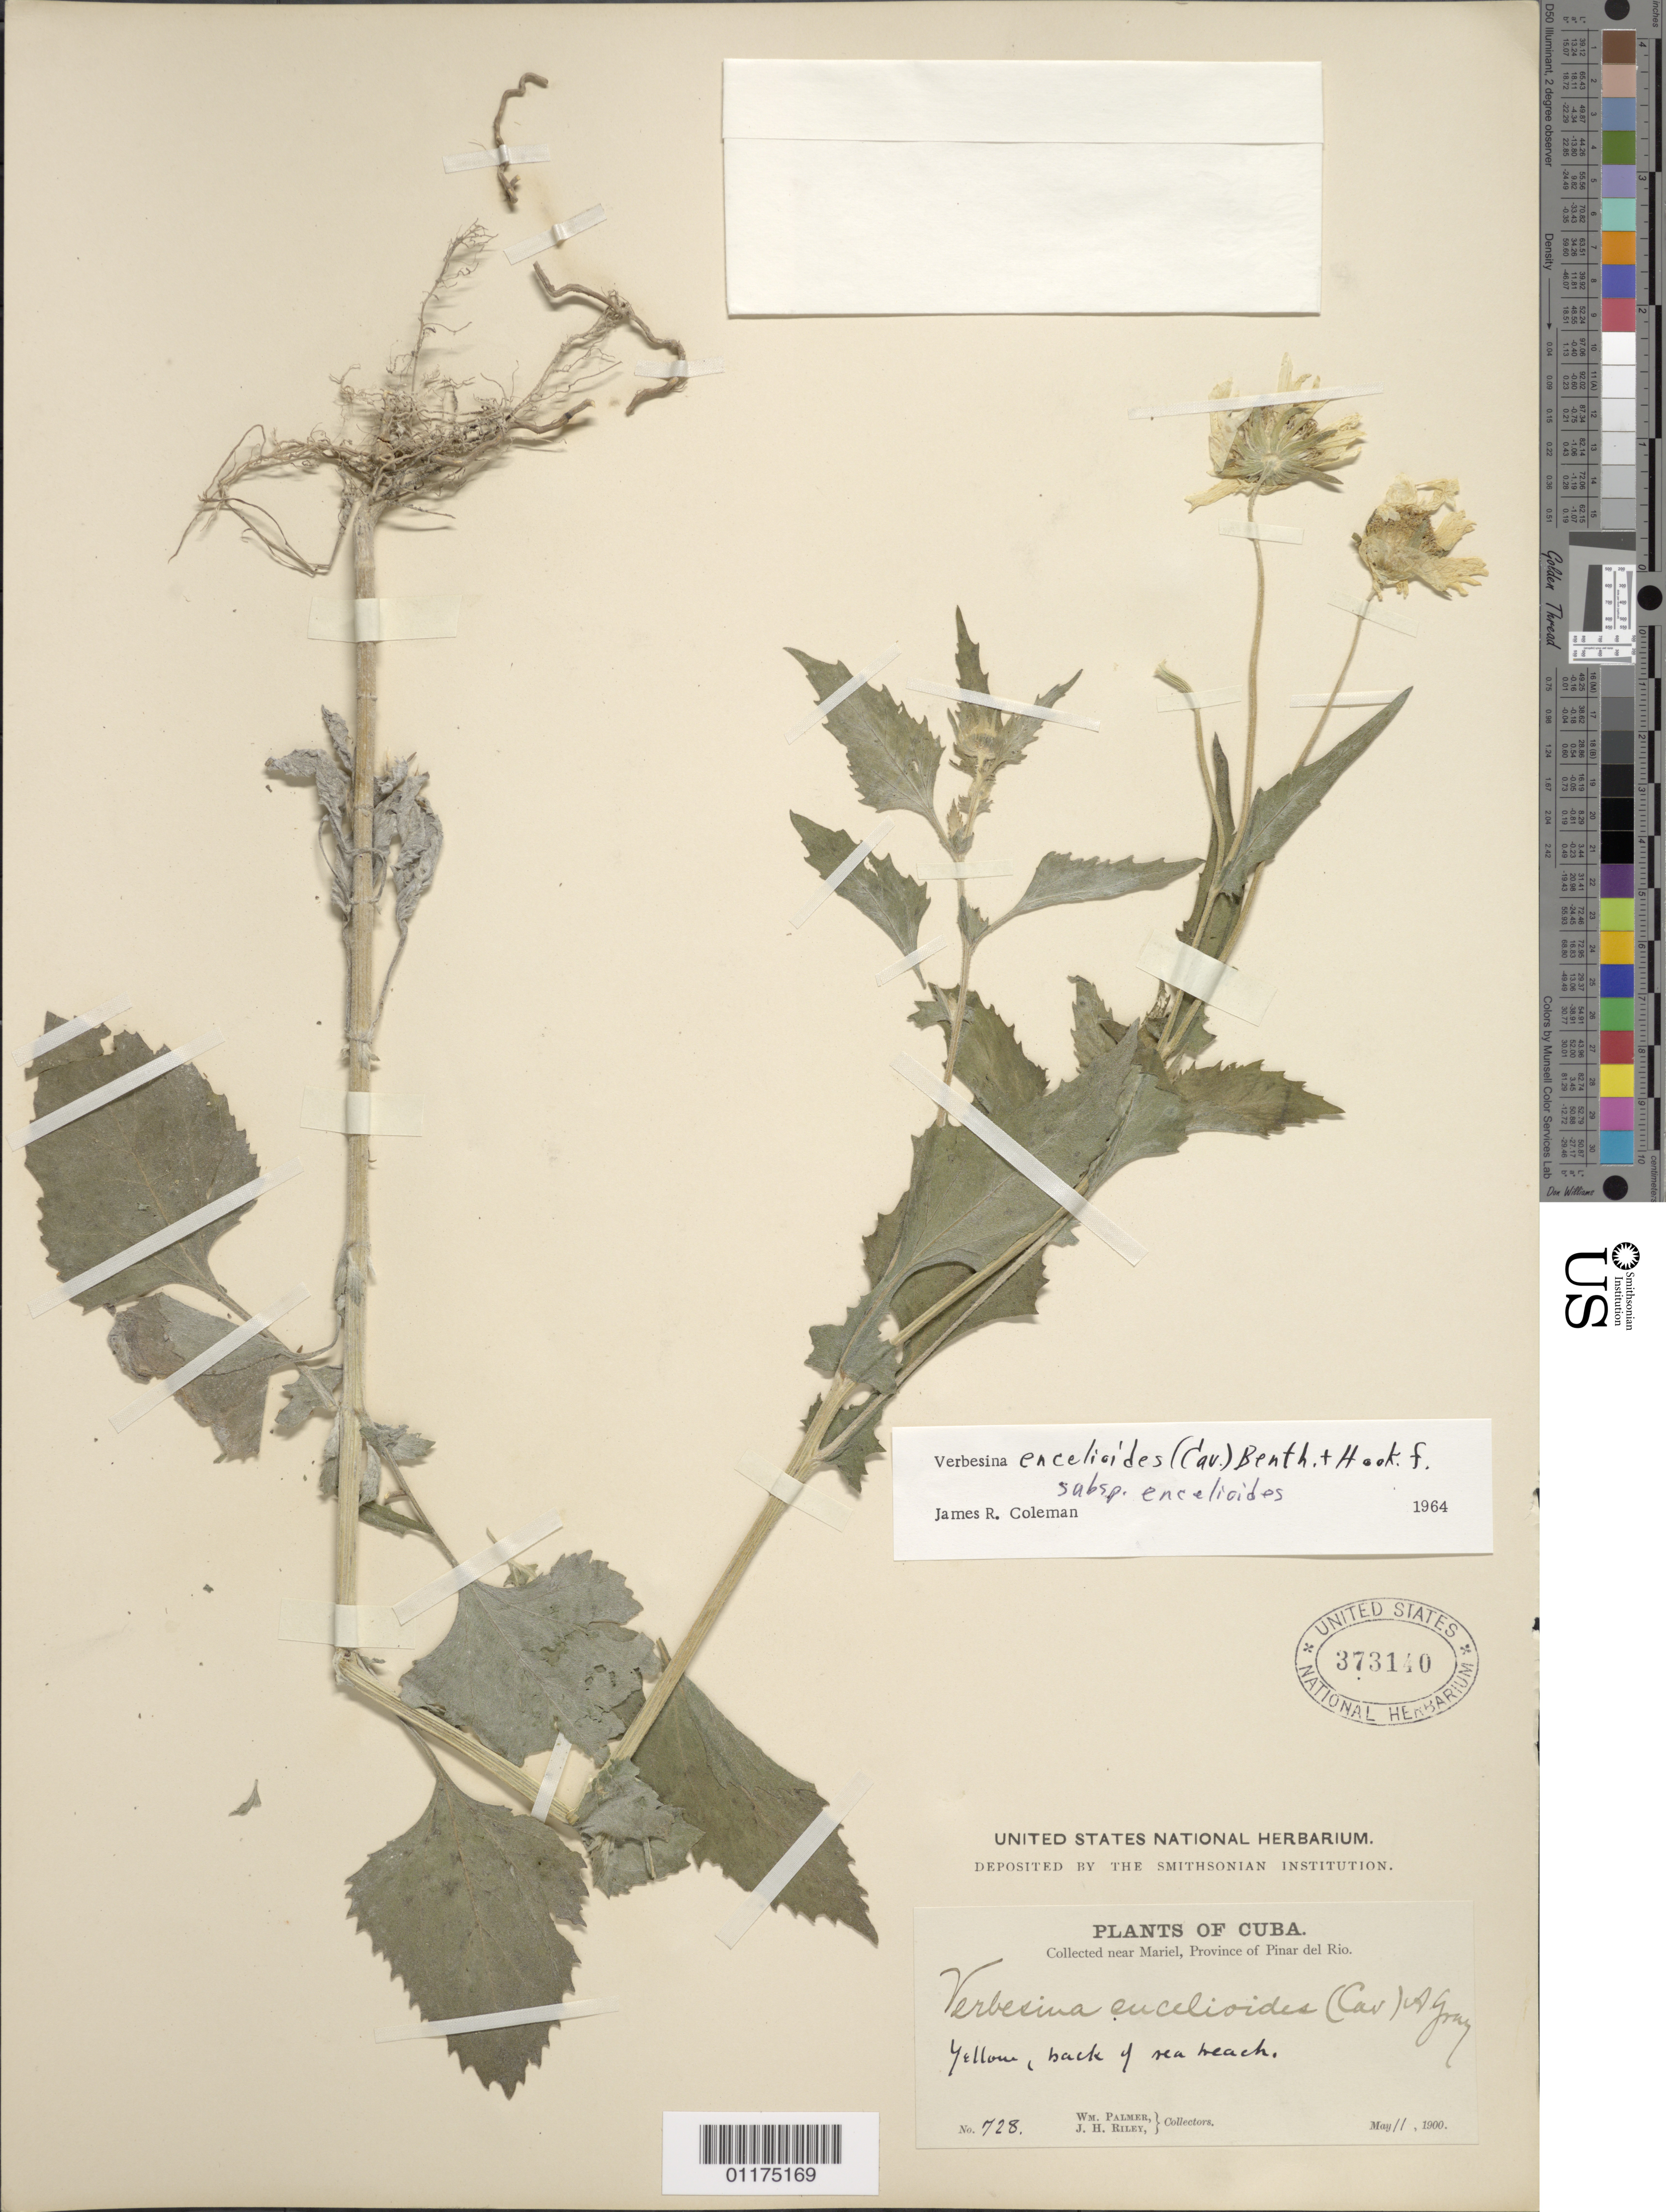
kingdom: Plantae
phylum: Tracheophyta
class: Magnoliopsida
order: Asterales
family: Asteraceae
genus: Verbesina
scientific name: Verbesina encelioides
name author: (Cav.) Benth. & Hook. ex A. Gray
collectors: W. Palmer & J. H. Riley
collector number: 728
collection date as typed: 11 May 1900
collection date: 1900-05-11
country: Cuba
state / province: Pinar del Rio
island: Cuba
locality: Collected near Mariel,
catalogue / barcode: US 373140